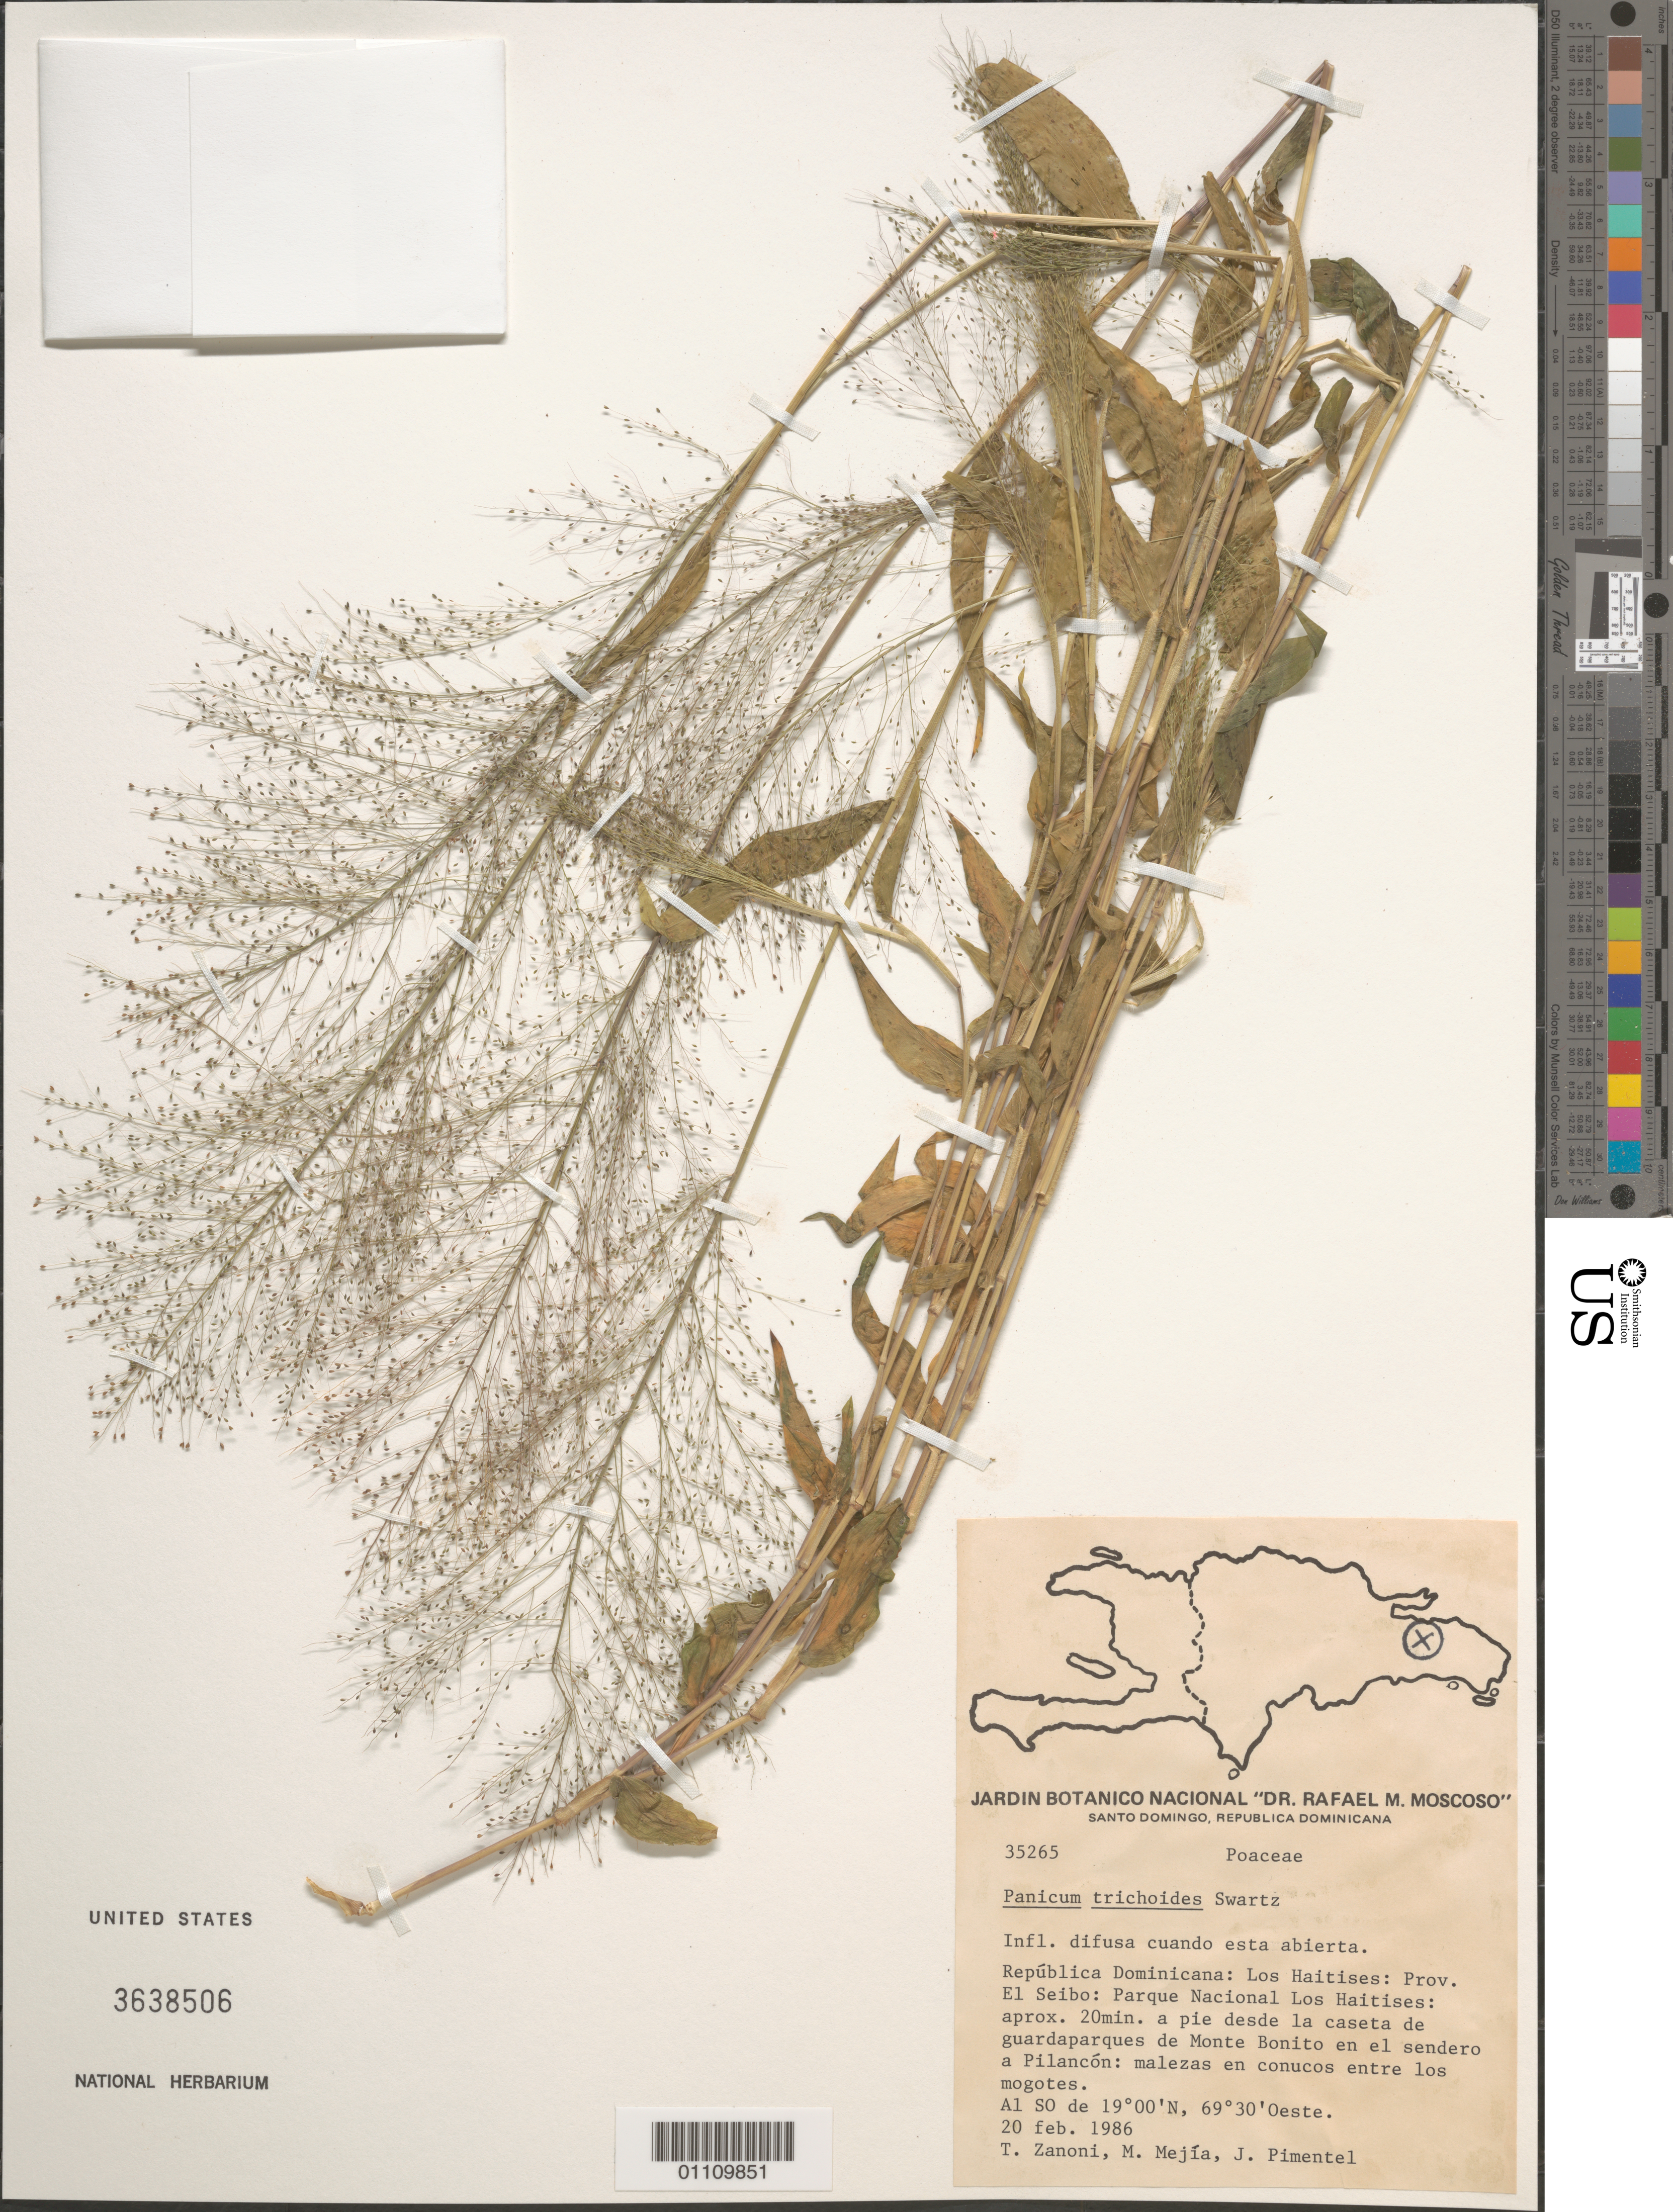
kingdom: Plantae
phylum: Tracheophyta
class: Liliopsida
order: Poales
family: Poaceae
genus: Panicum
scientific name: Panicum trichoides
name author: Sw.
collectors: T. A. Zanoni, M. Mejia & J. Pimentel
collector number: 35265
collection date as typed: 20 Feb 1986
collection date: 1986-02-20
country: Dominican Republic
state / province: El Seibo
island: Hispaniola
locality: Los Haitises, Parque Nacional Los Haitises, aprox. 20 min. a pie desde la caseta de guardaparques de Monte Bonito en el sendero a Pilancón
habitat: Malezas en conucos entre los mogotes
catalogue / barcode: US 3638506